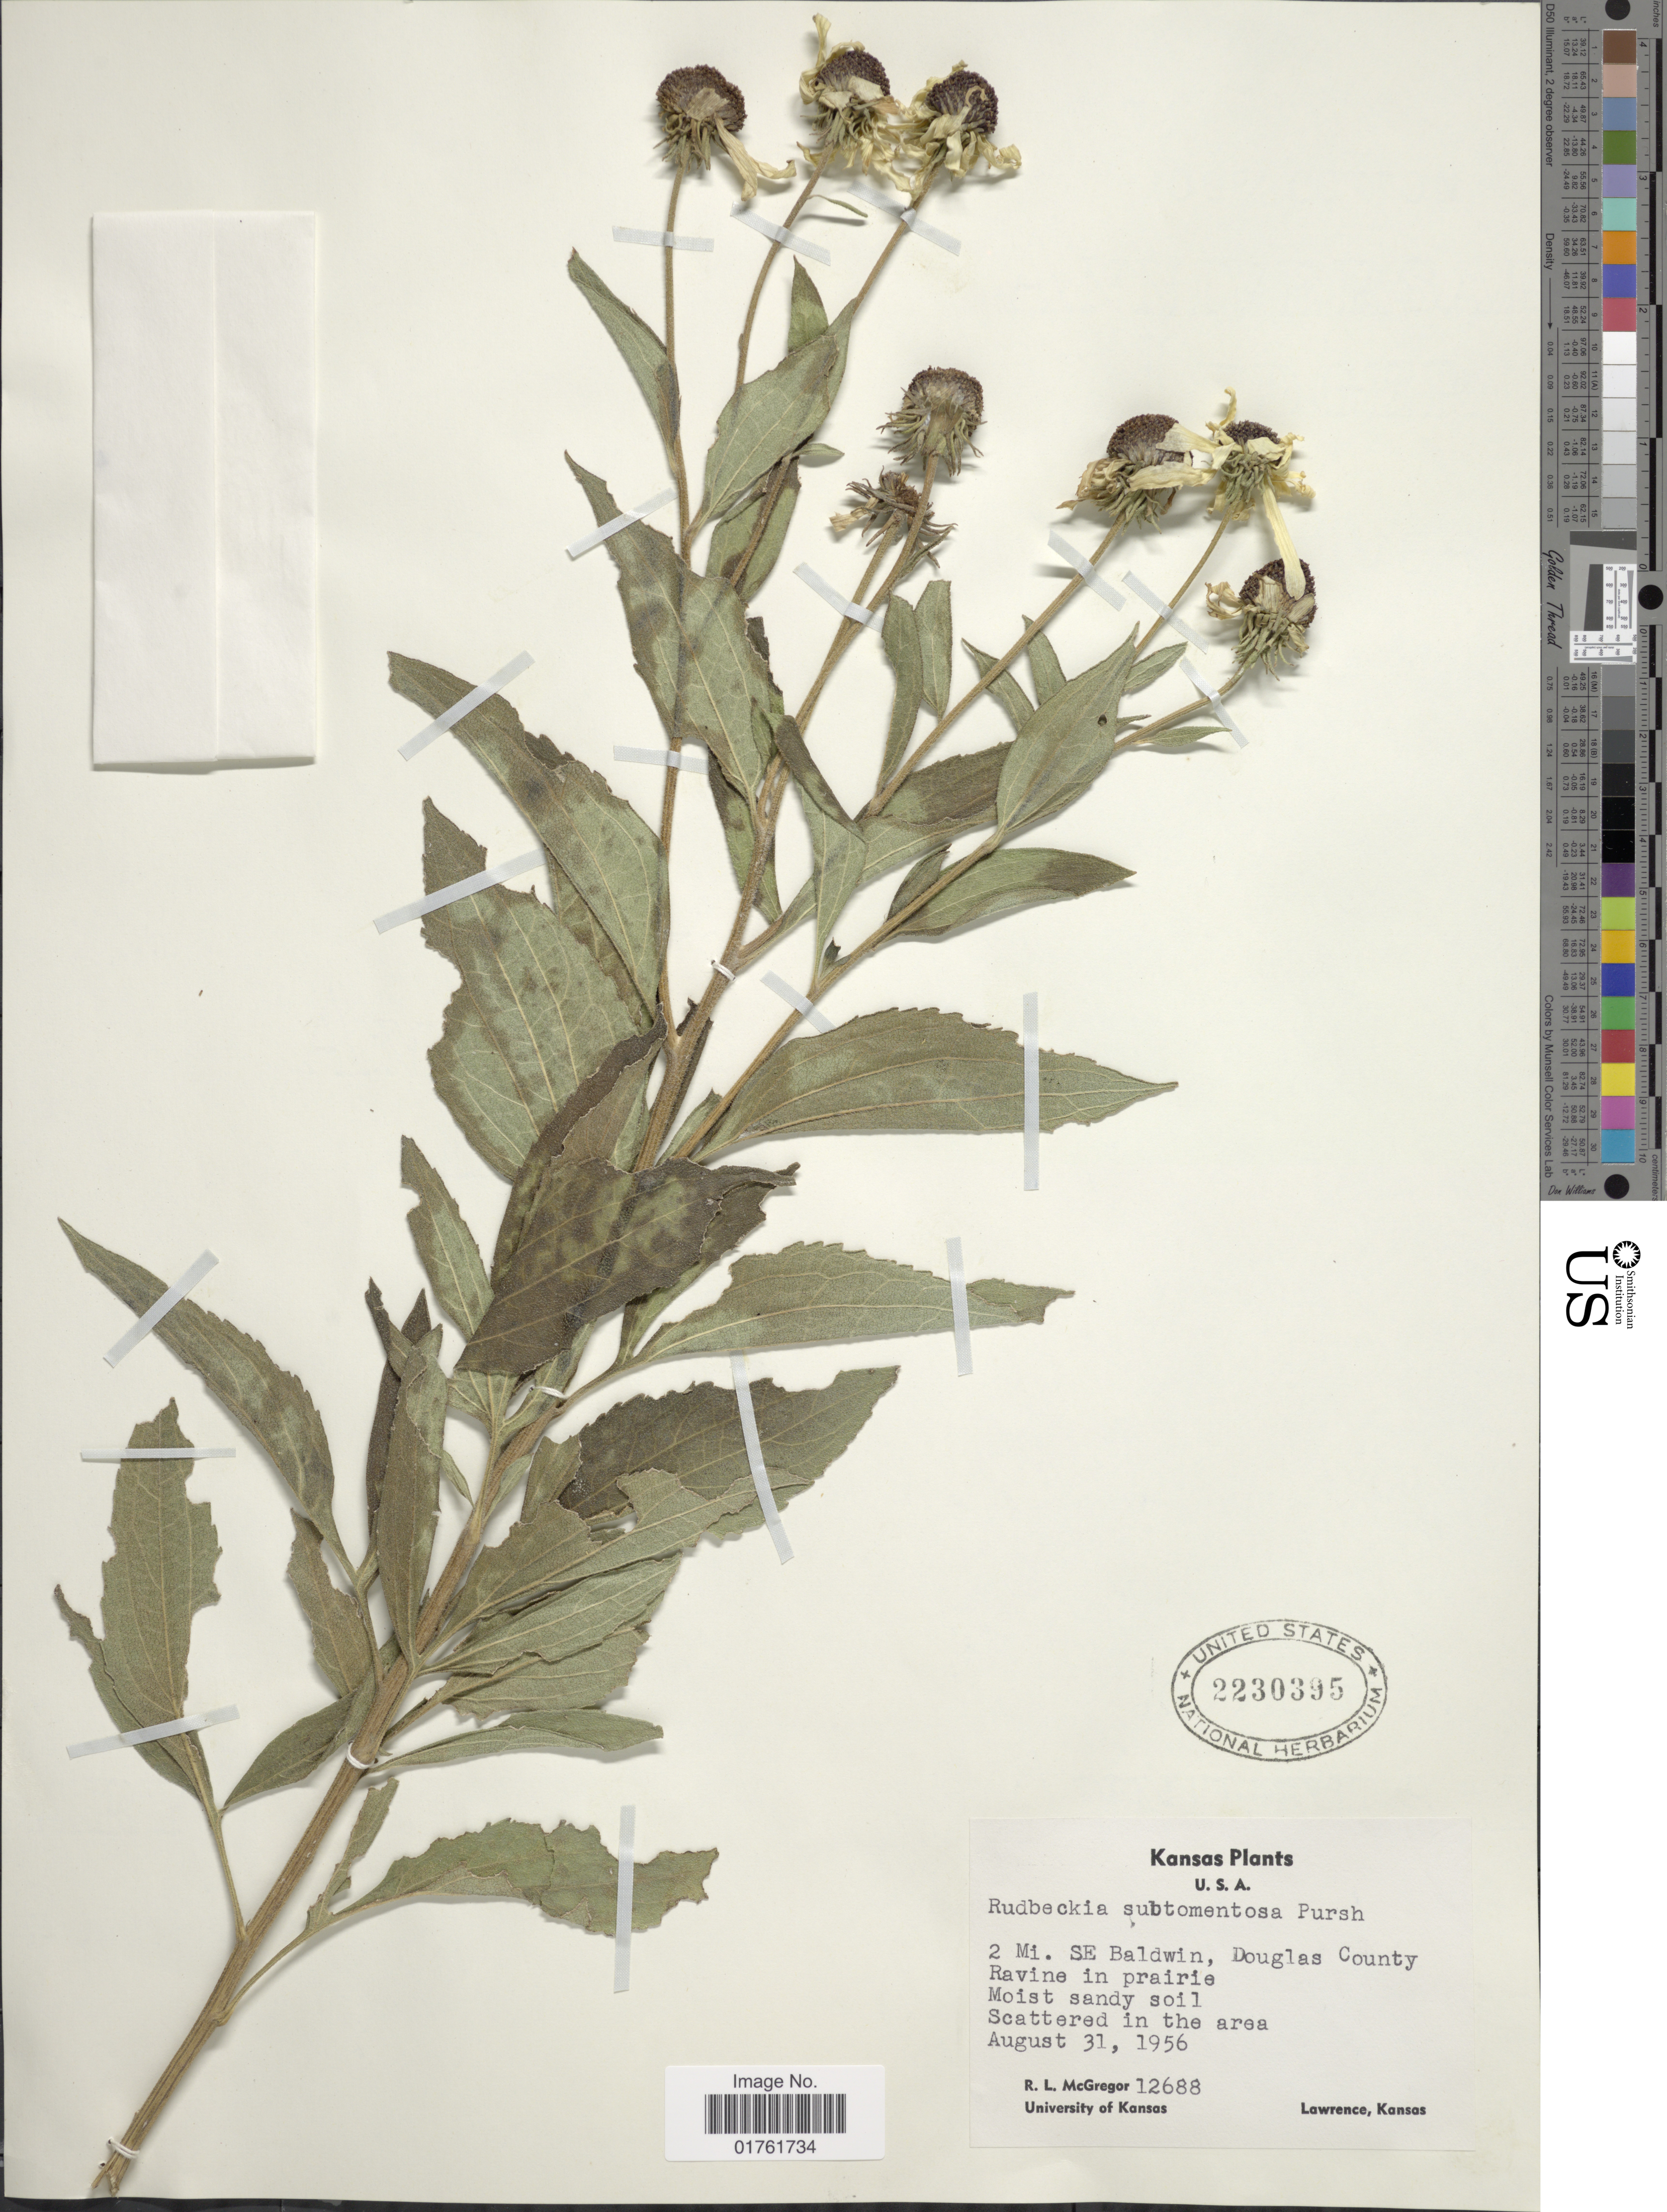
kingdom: Plantae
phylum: Tracheophyta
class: Magnoliopsida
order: Asterales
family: Asteraceae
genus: Rudbeckia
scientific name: Rudbeckia subtomentosa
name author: Pursh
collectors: R. McGregor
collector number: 12688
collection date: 1956-08-31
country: United States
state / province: Kansas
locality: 2 Mi SE Baldwin, Douglas County, Ravine in prairie, Moist sandy soil, Scattered in the area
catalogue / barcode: US 2230395